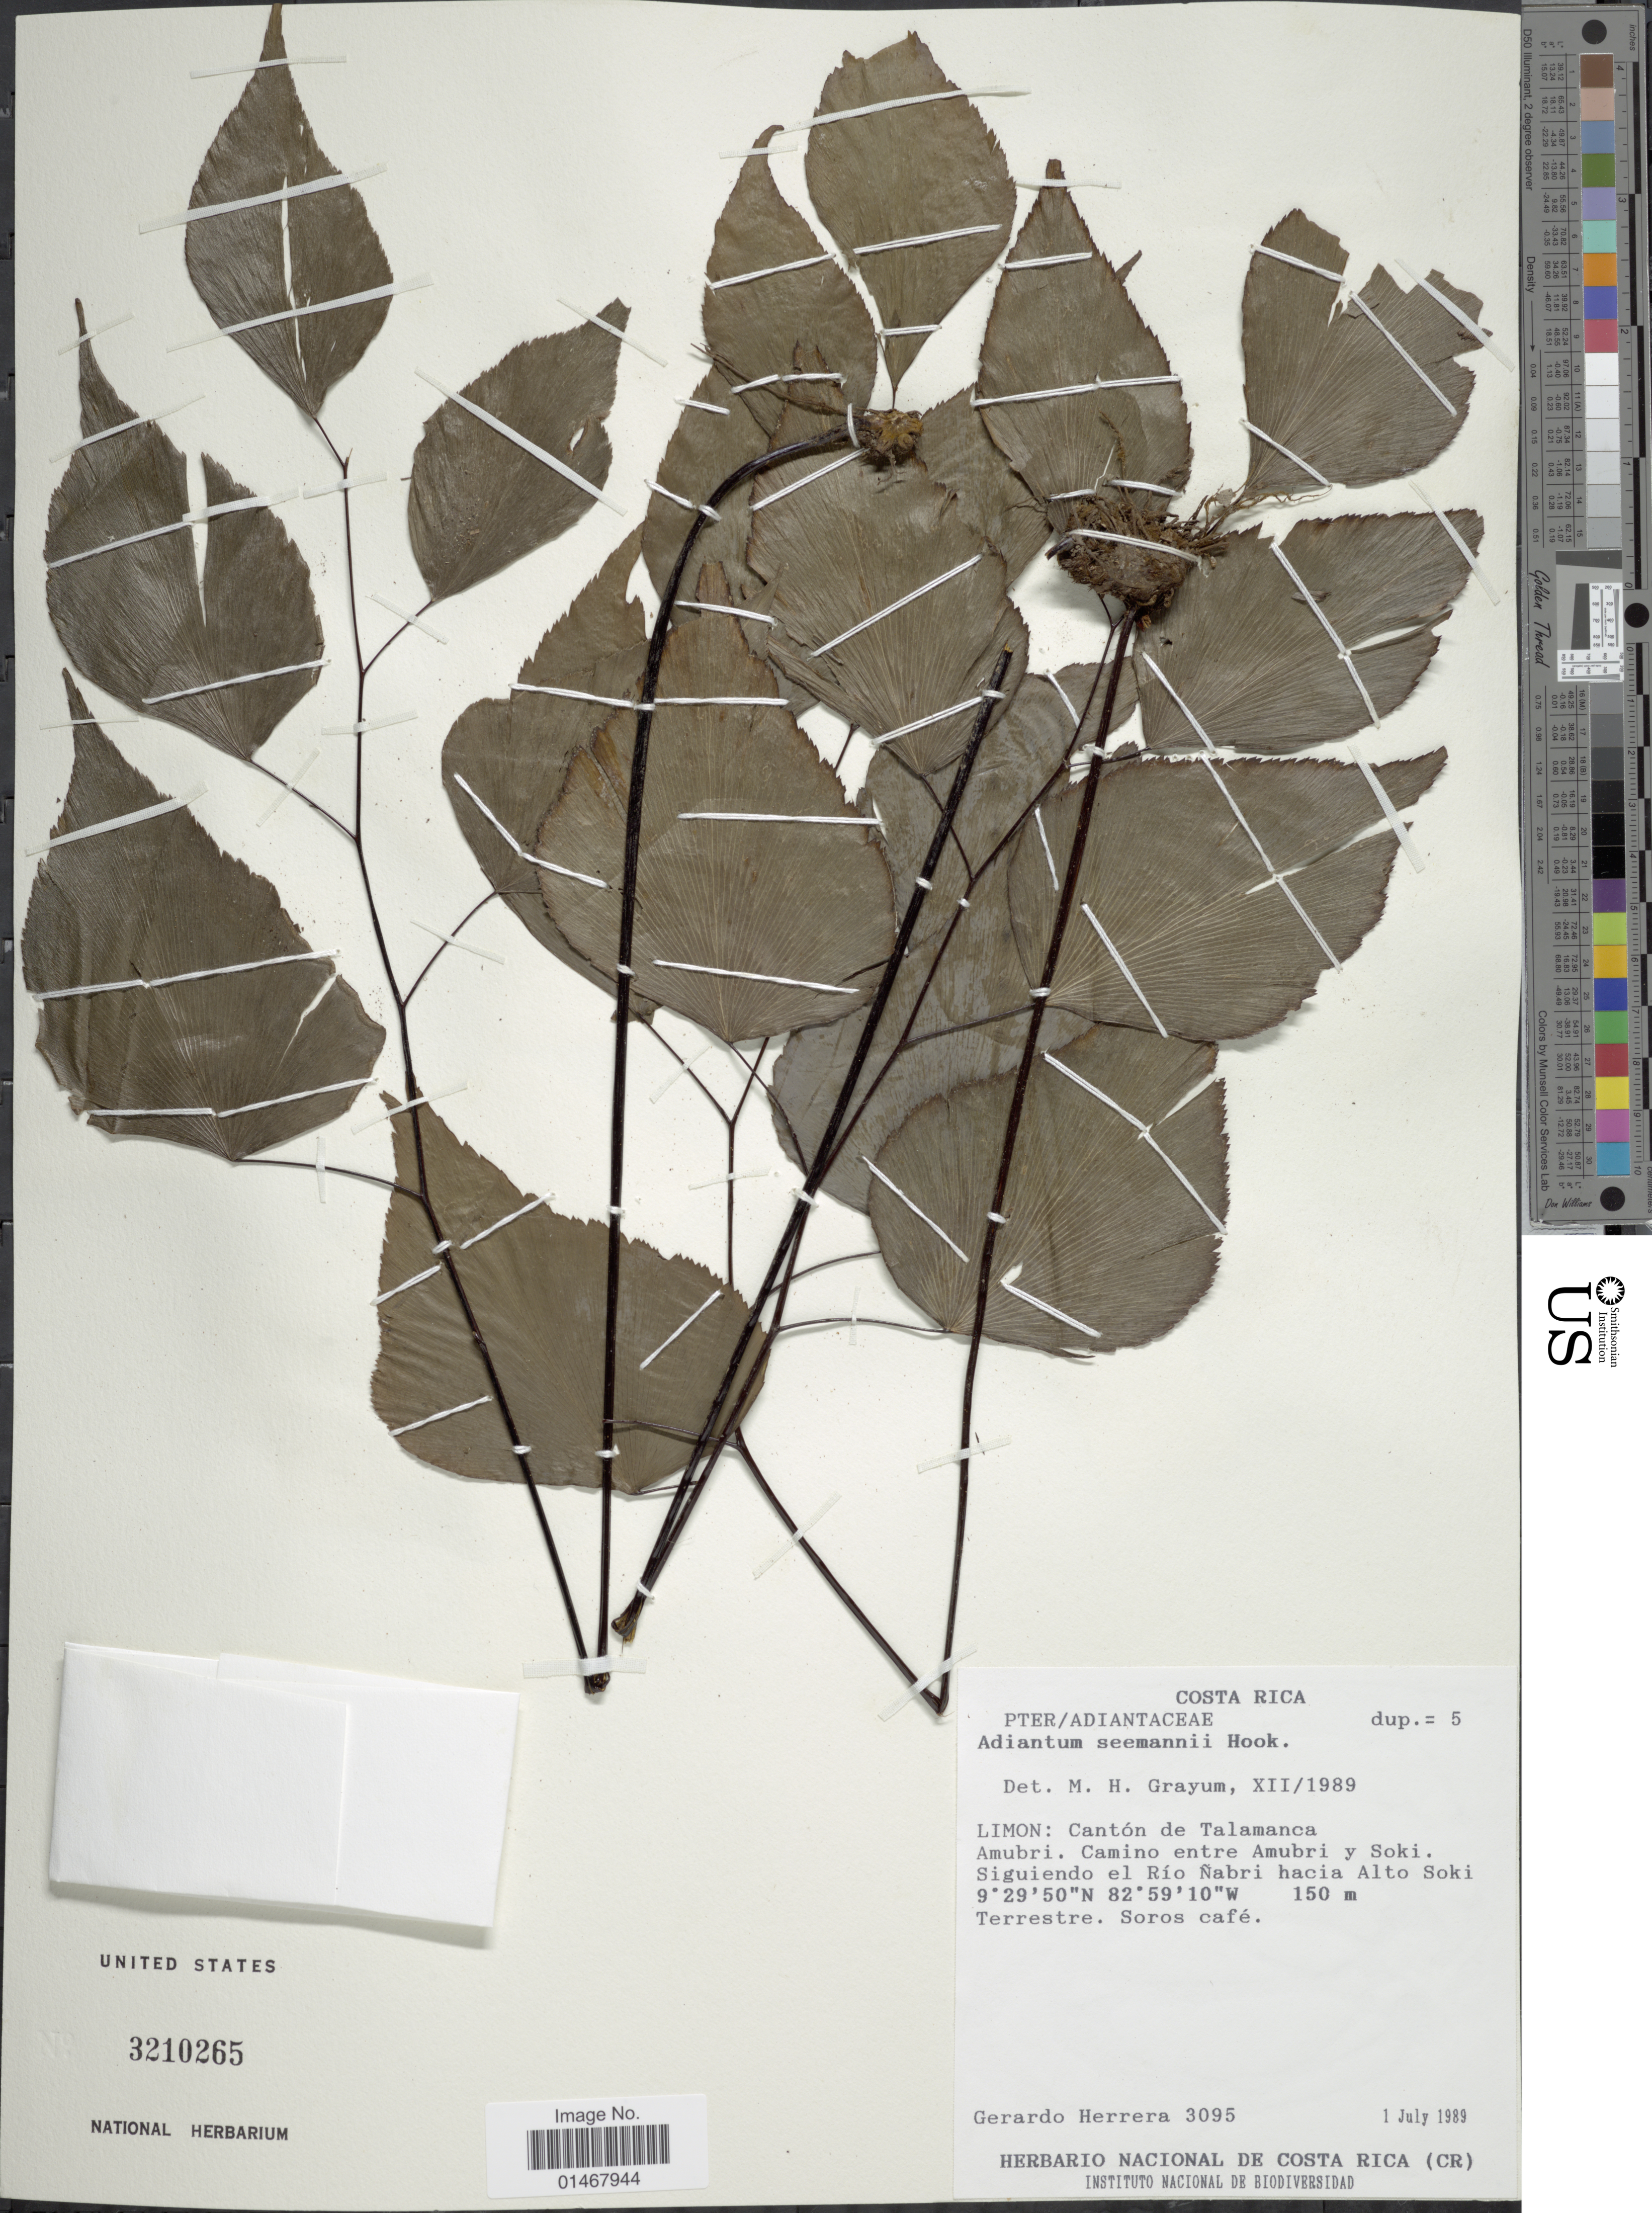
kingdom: Plantae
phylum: Tracheophyta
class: Polypodiopsida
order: Polypodiales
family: Pteridaceae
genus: Adiantum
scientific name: Adiantum seemannii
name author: Hook.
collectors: G. Herrera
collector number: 3095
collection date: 1989-07-01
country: Costa Rica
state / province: Limón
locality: Cantón de Talamanca Amubri. Camino entre Amubri y Soki. Siguiendo el Río Nabri Alto Soki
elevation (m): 150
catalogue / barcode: US 3210265